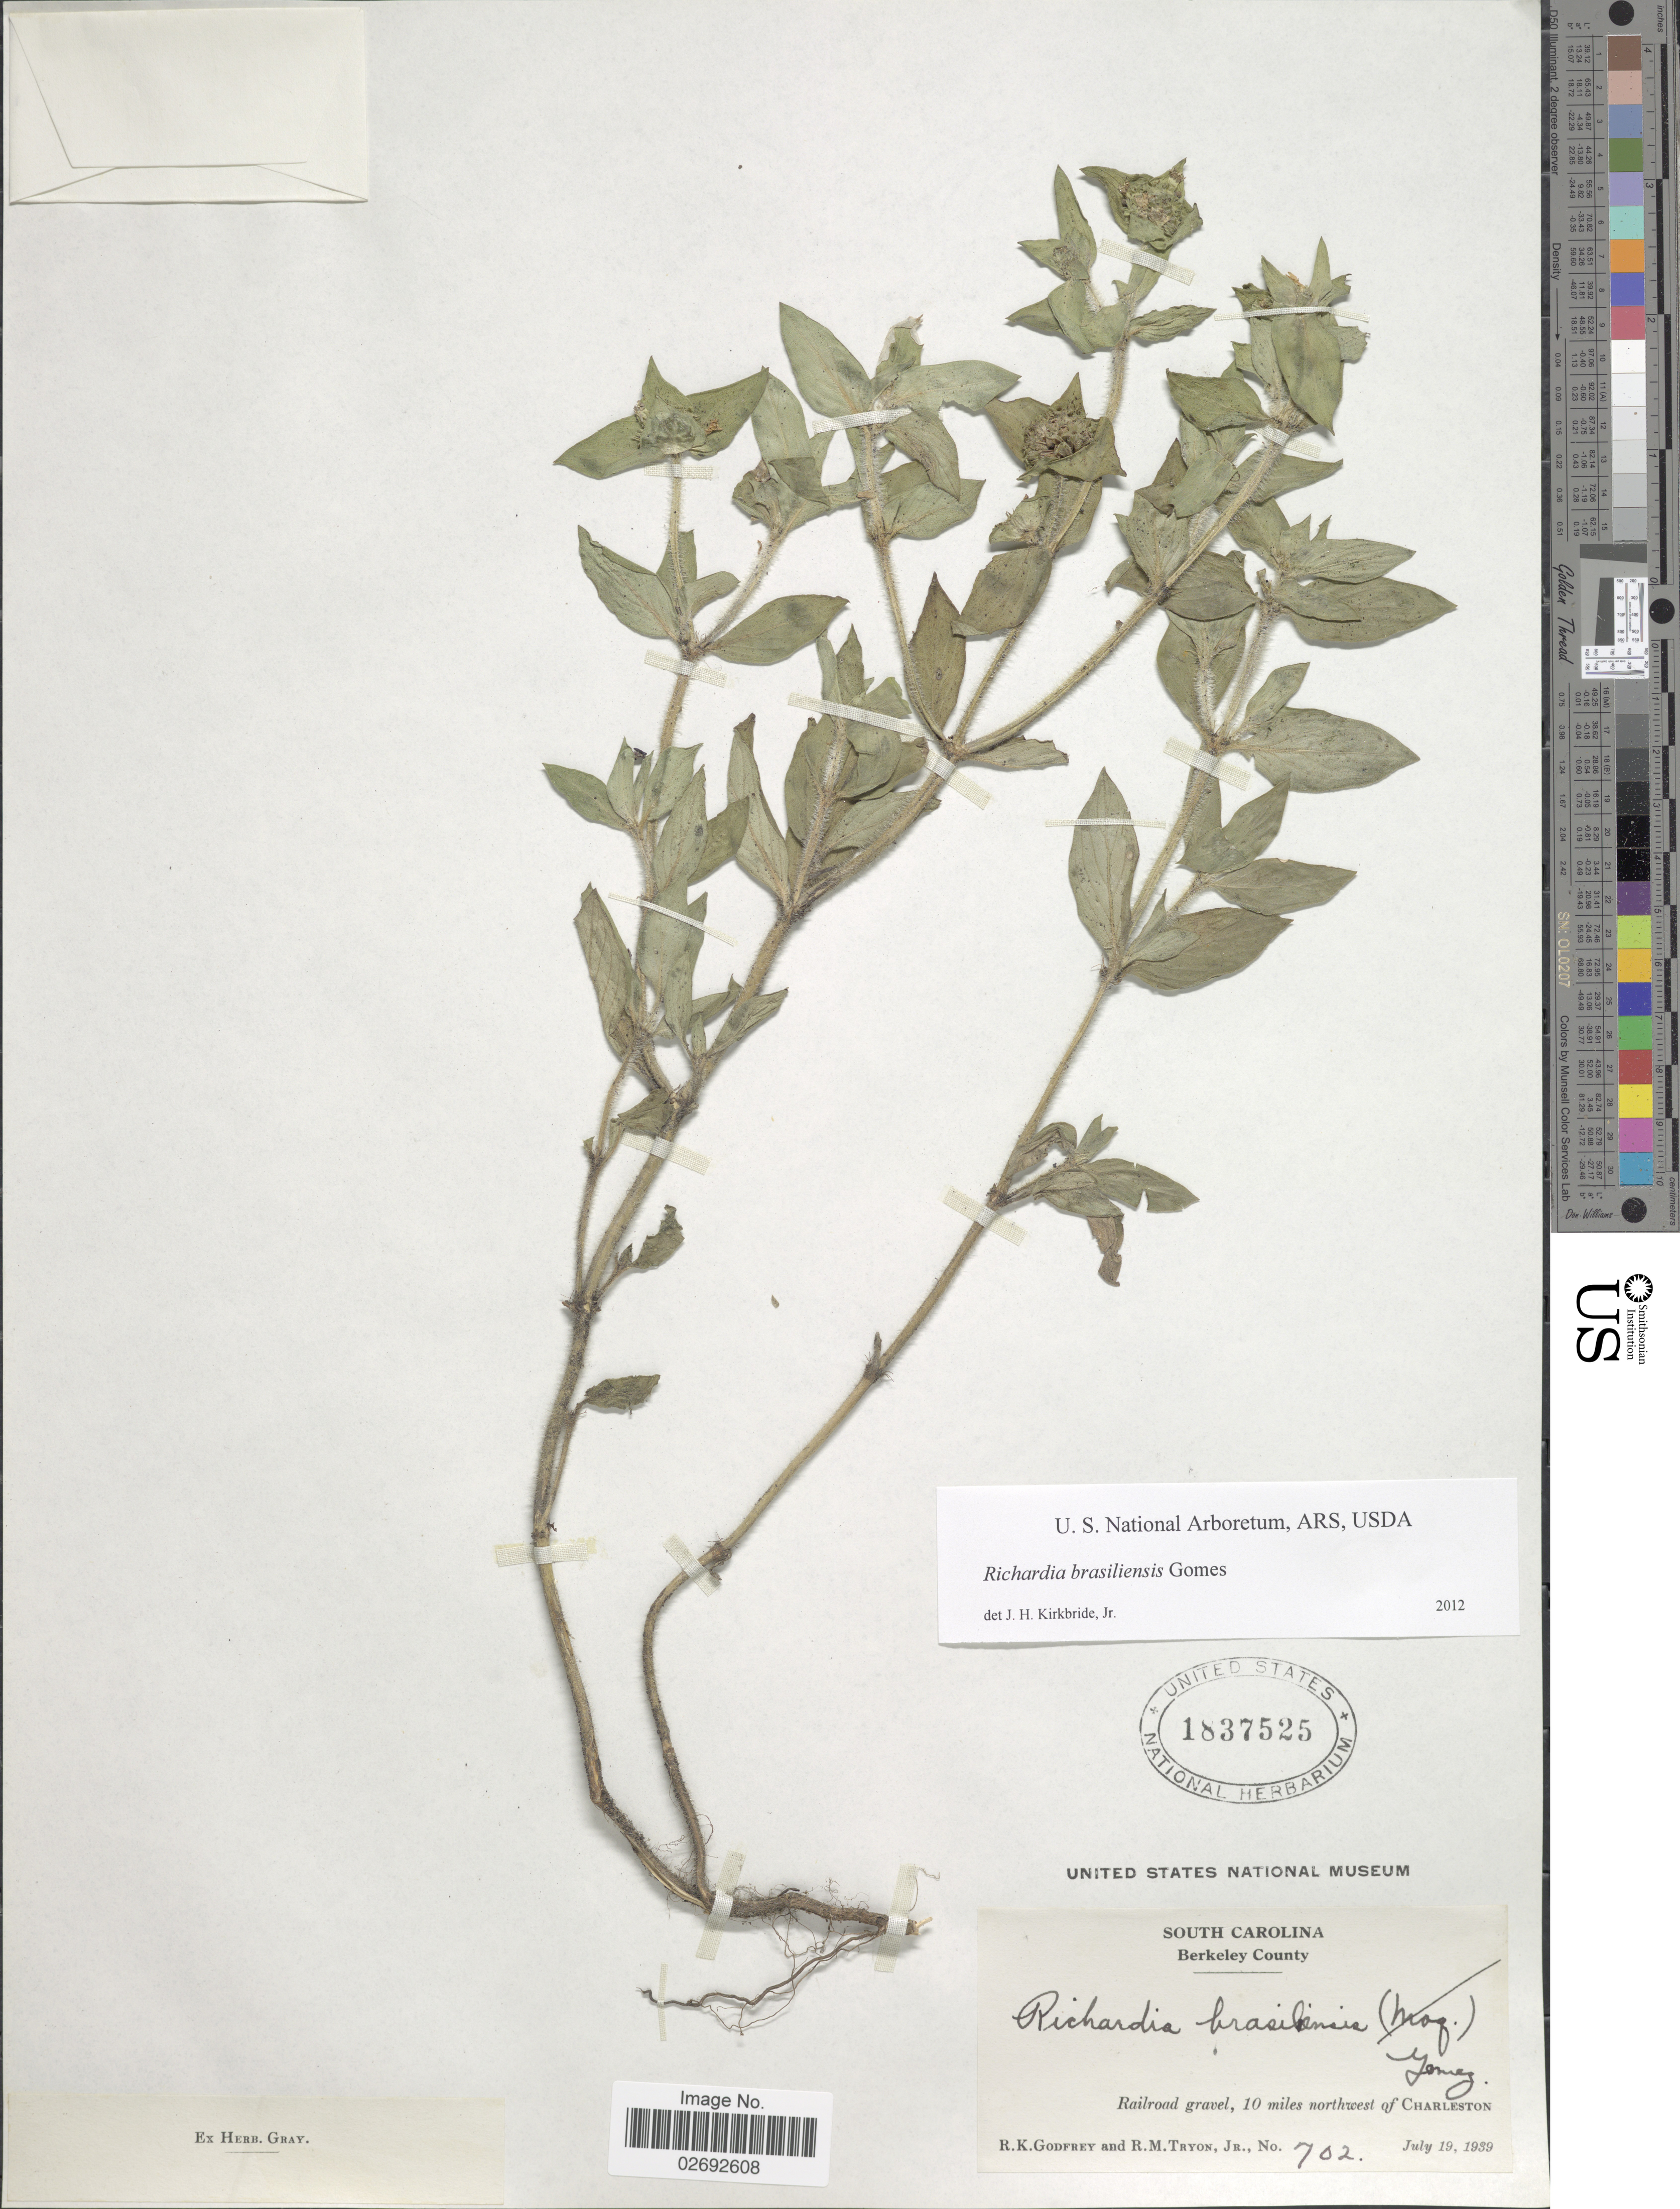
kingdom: Plantae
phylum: Tracheophyta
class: Magnoliopsida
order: Gentianales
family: Rubiaceae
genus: Richardia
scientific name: Richardia brasiliensis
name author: Gomes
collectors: R. K. Godfrey & R. M. Tryon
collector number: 702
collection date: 1939-07-19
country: United States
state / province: South Carolina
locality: Berkeley County, Railroad gravel, 10 miles northwest of Charleston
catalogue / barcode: US 1837525